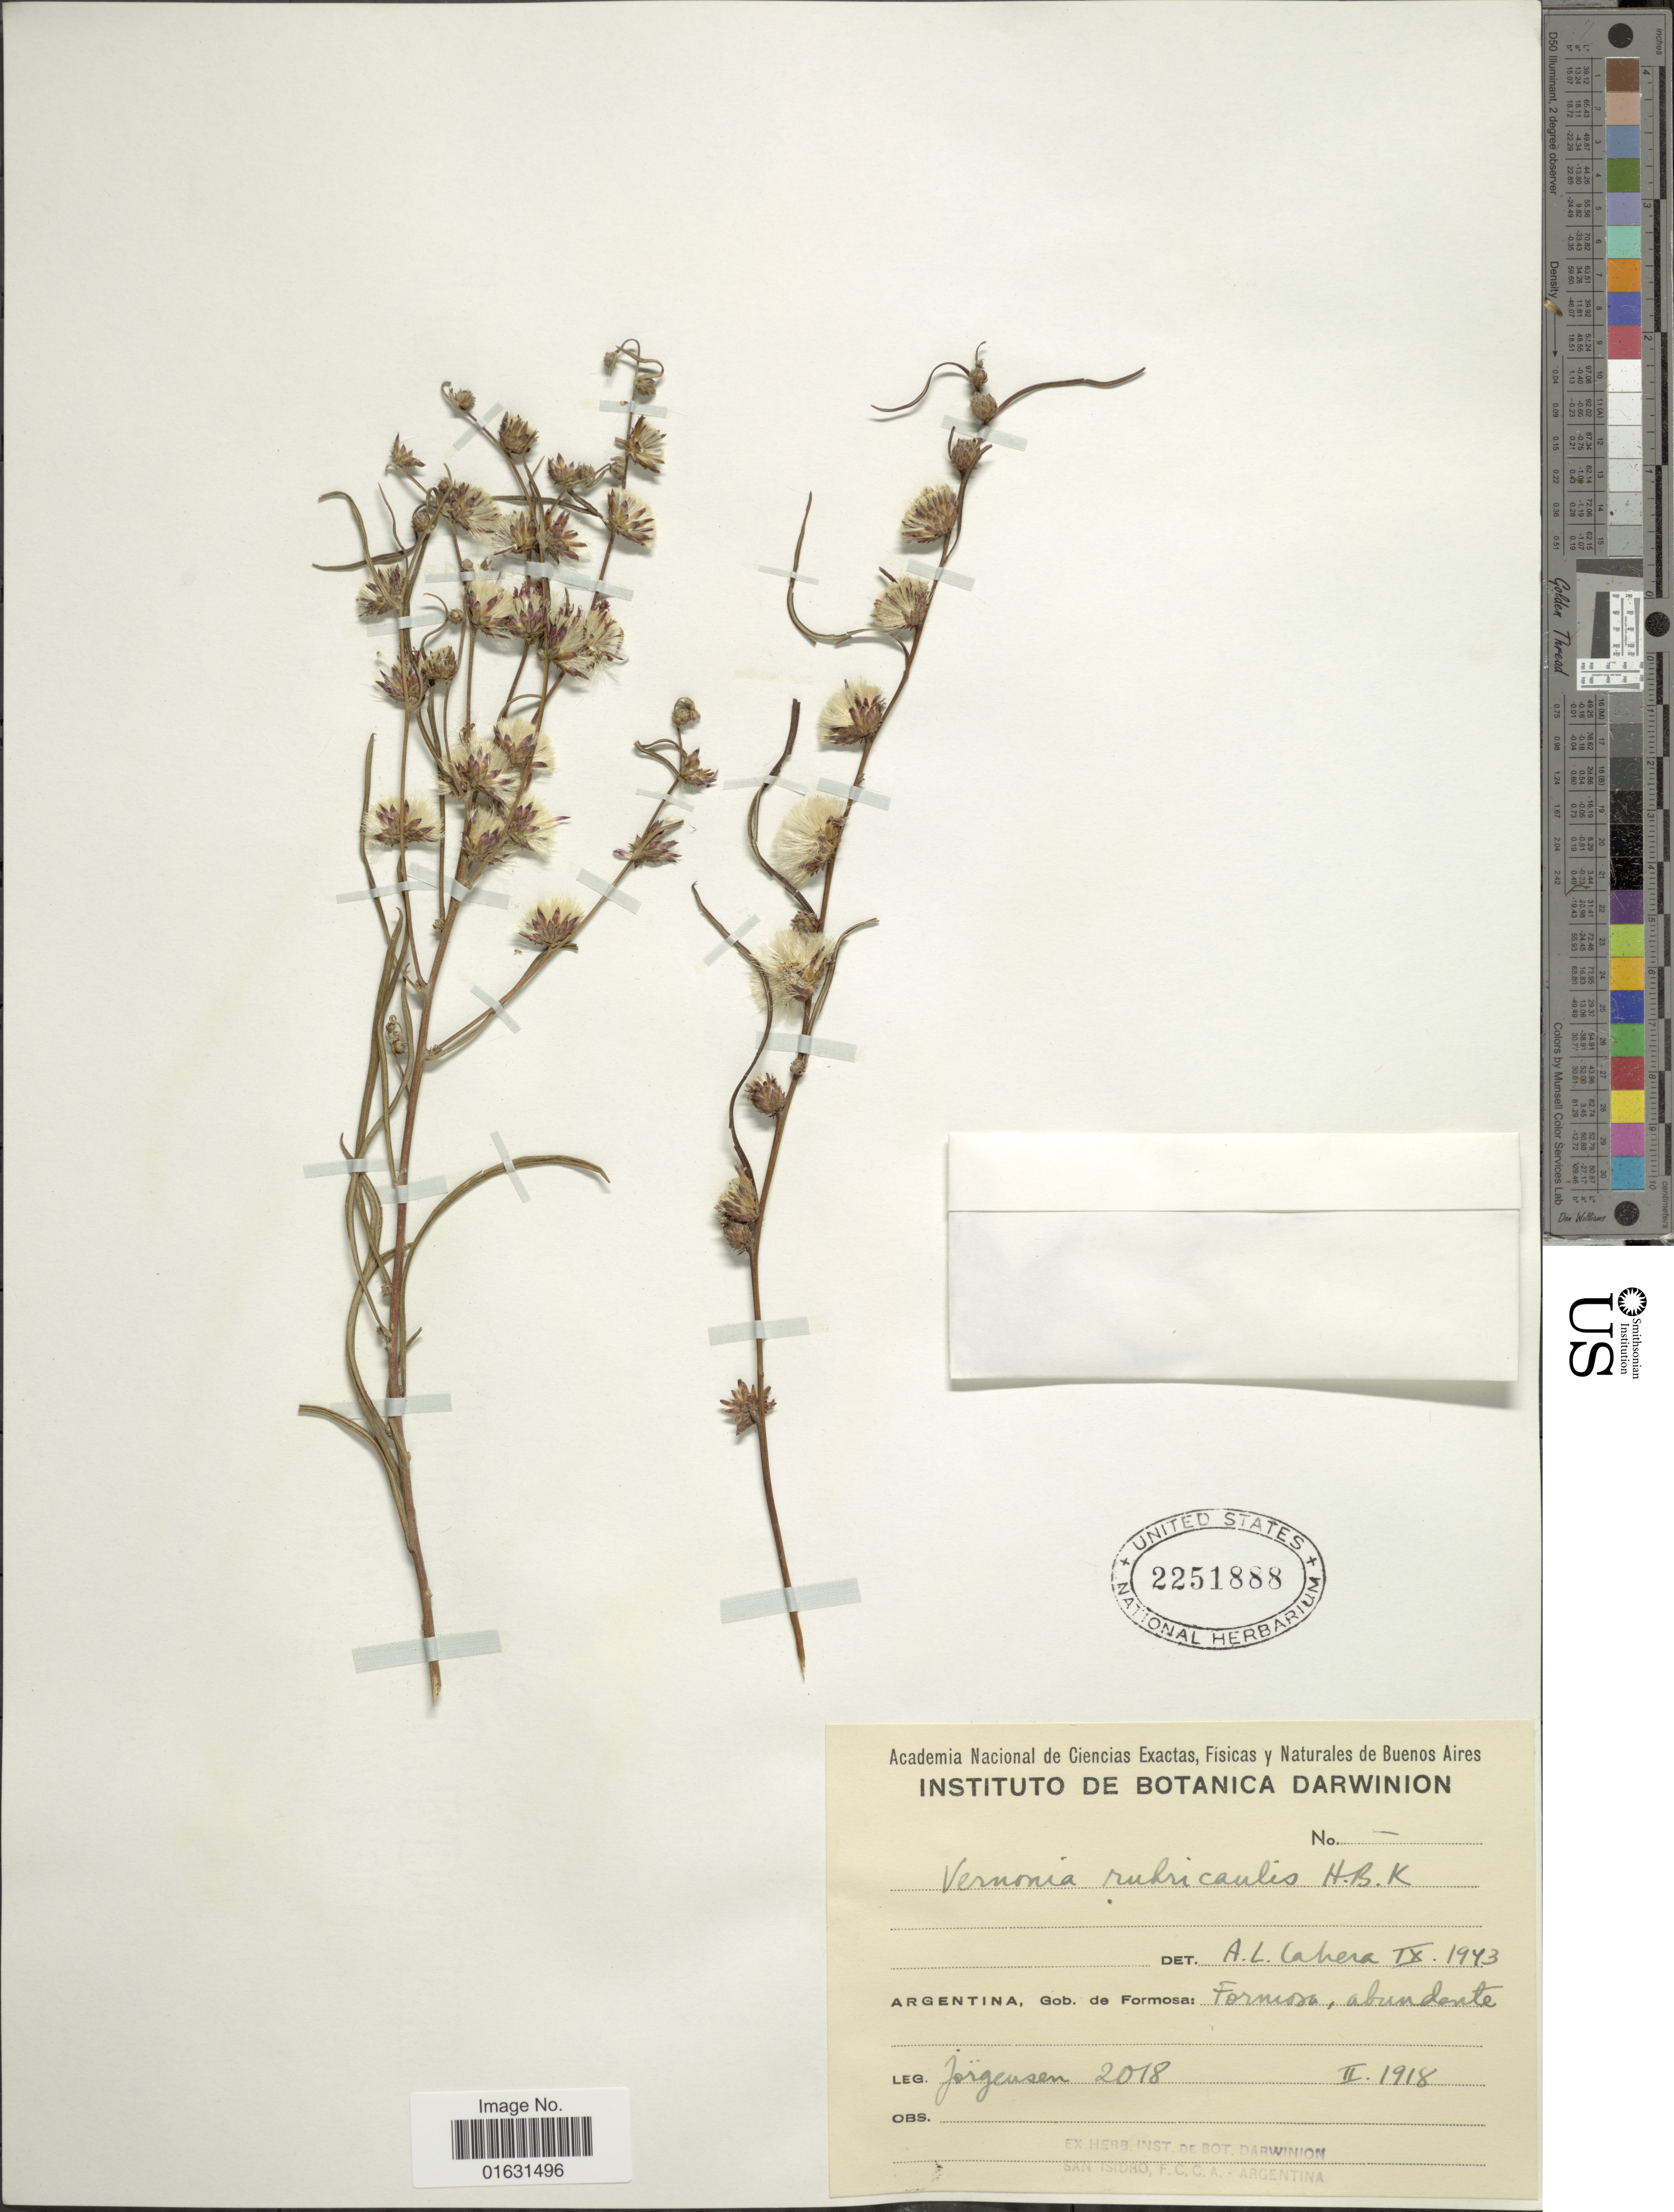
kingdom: Plantae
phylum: Tracheophyta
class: Magnoliopsida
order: Asterales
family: Asteraceae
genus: Lessingianthus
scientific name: Lessingianthus rubricaulis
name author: (Humb. & Bonpl.) H. Rob.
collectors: Jorgensen, --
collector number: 2018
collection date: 1918-02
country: Argentina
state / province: Formosa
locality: Formosa, abundante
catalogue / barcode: US 2251888